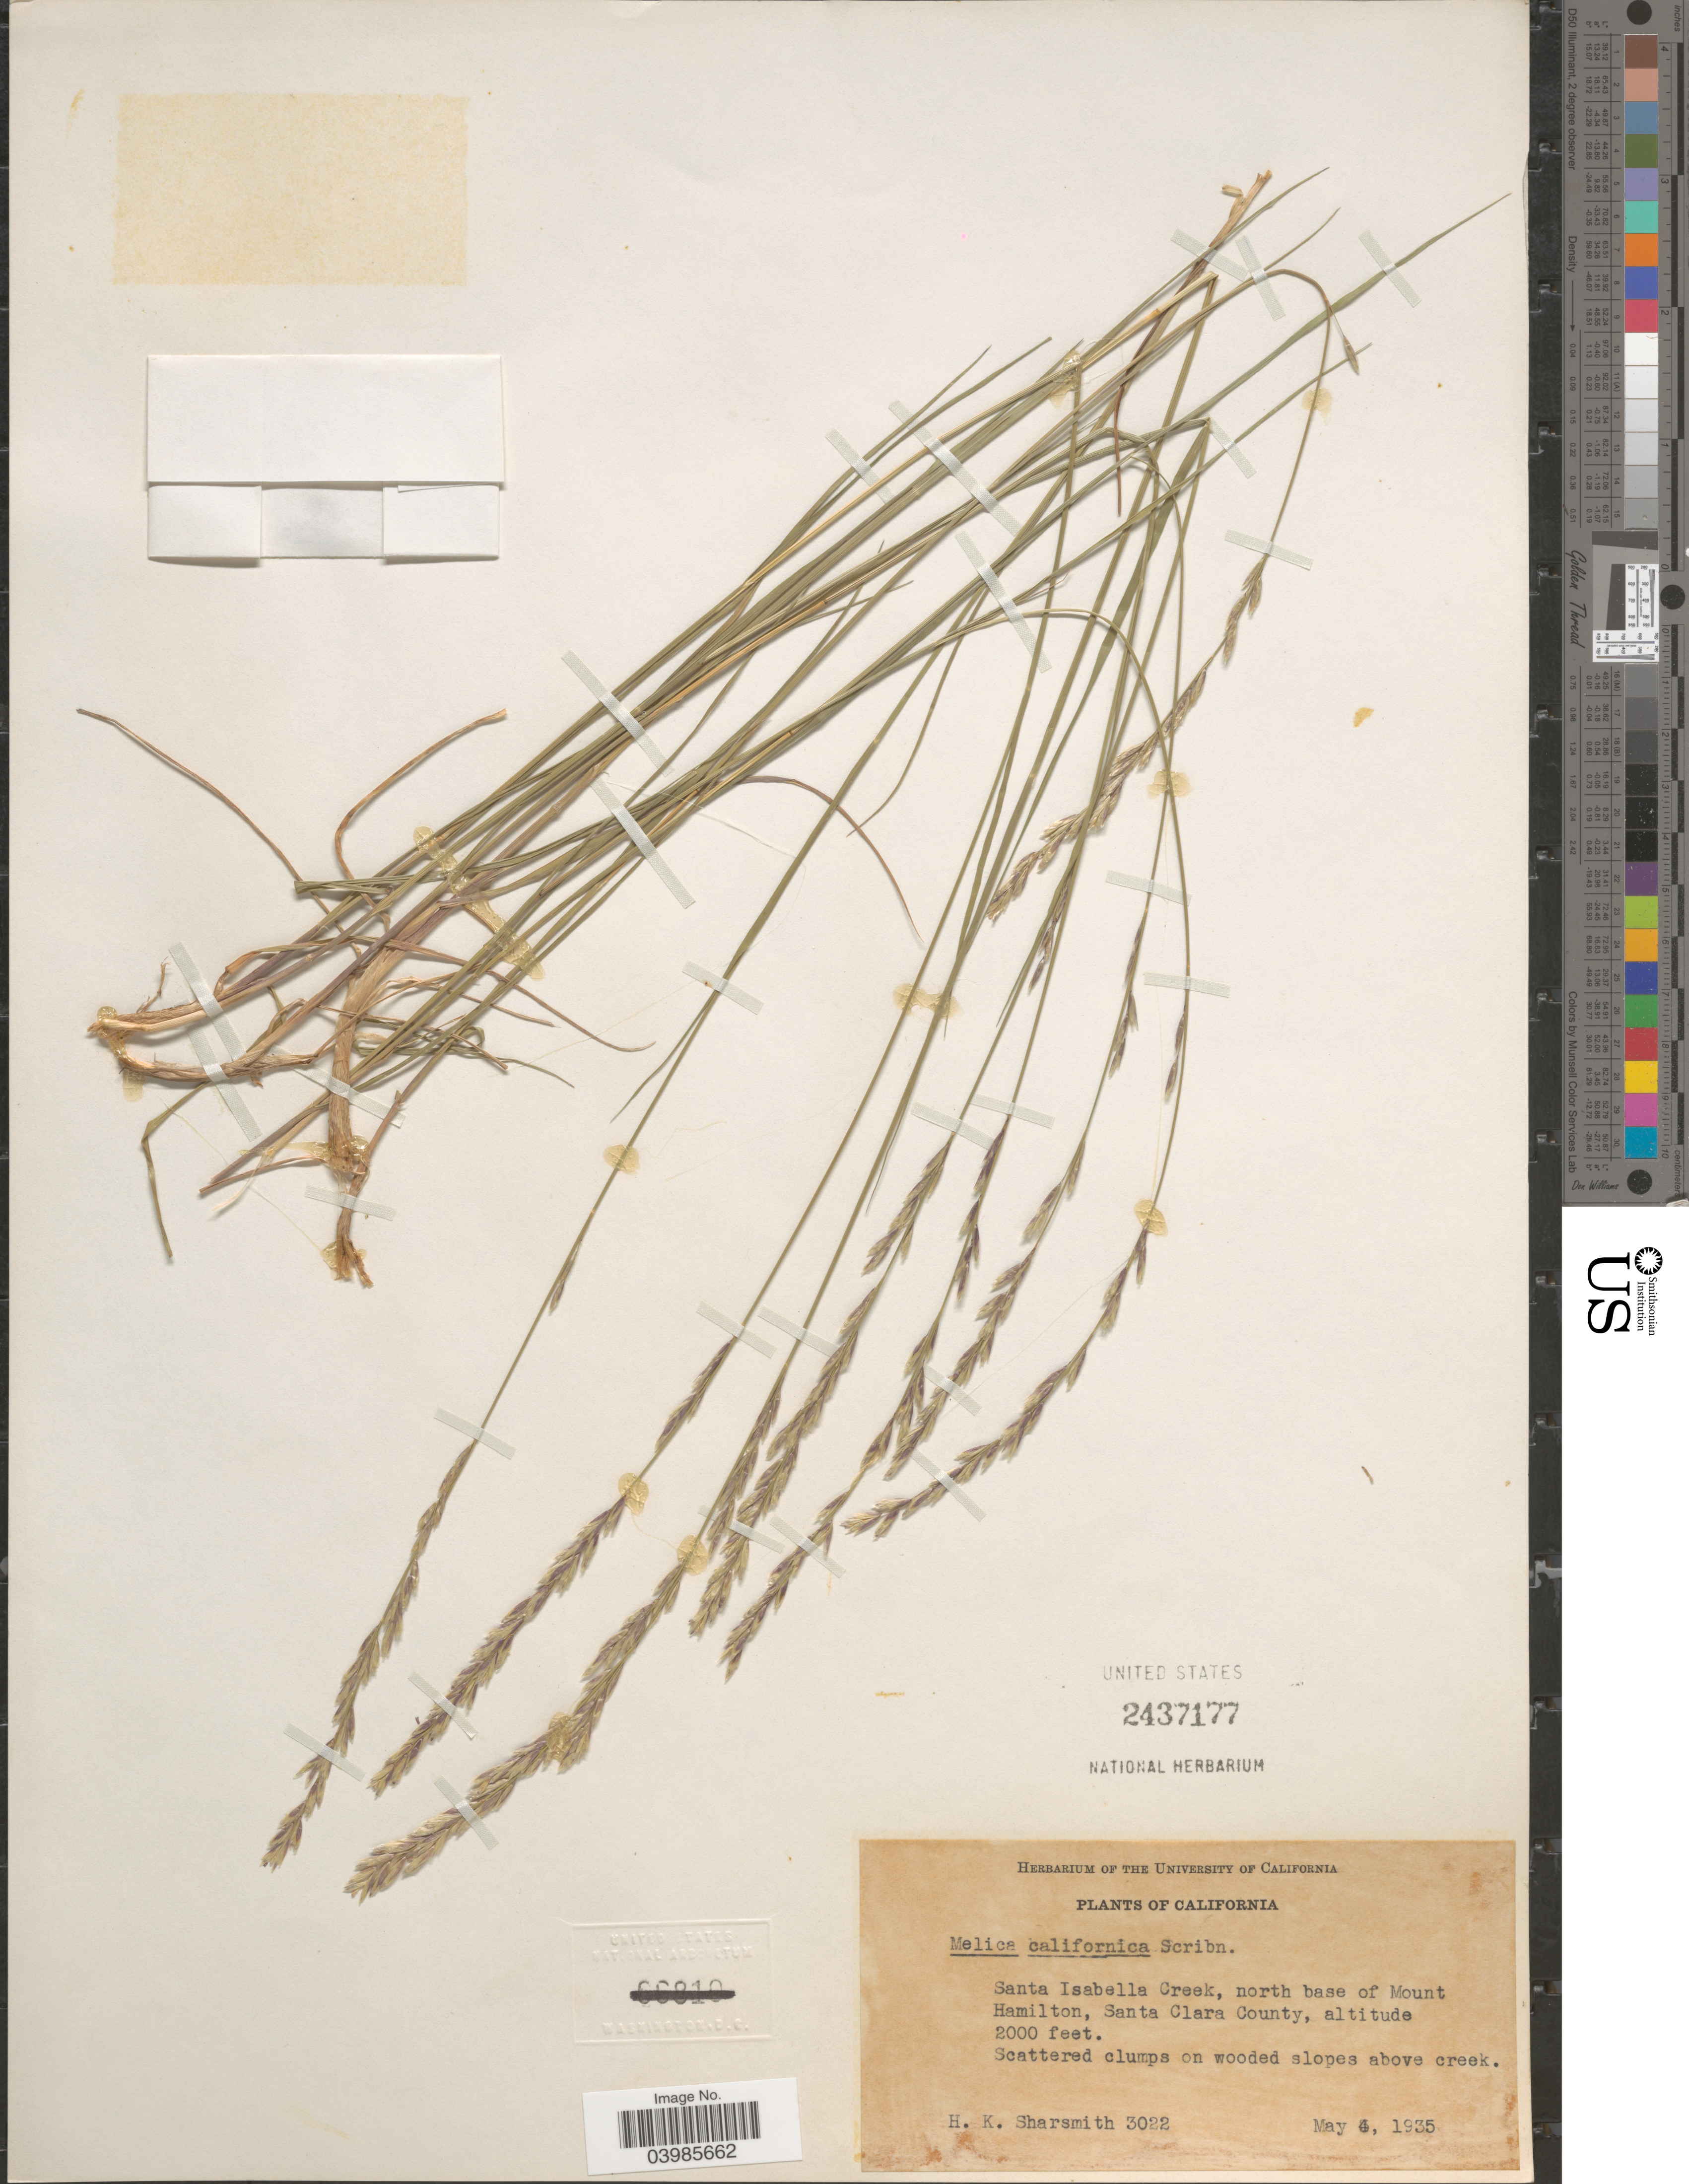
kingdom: Plantae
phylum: Tracheophyta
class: Liliopsida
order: Poales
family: Poaceae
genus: Melica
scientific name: Melica californica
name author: Scribn.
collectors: H. Sharsmith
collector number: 3022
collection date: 1935-05-04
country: United States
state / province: California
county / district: Santa Clara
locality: Santa Isabella Creek, north base of Mount Hamilton, Santa Clara County.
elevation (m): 610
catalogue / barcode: US 2437177